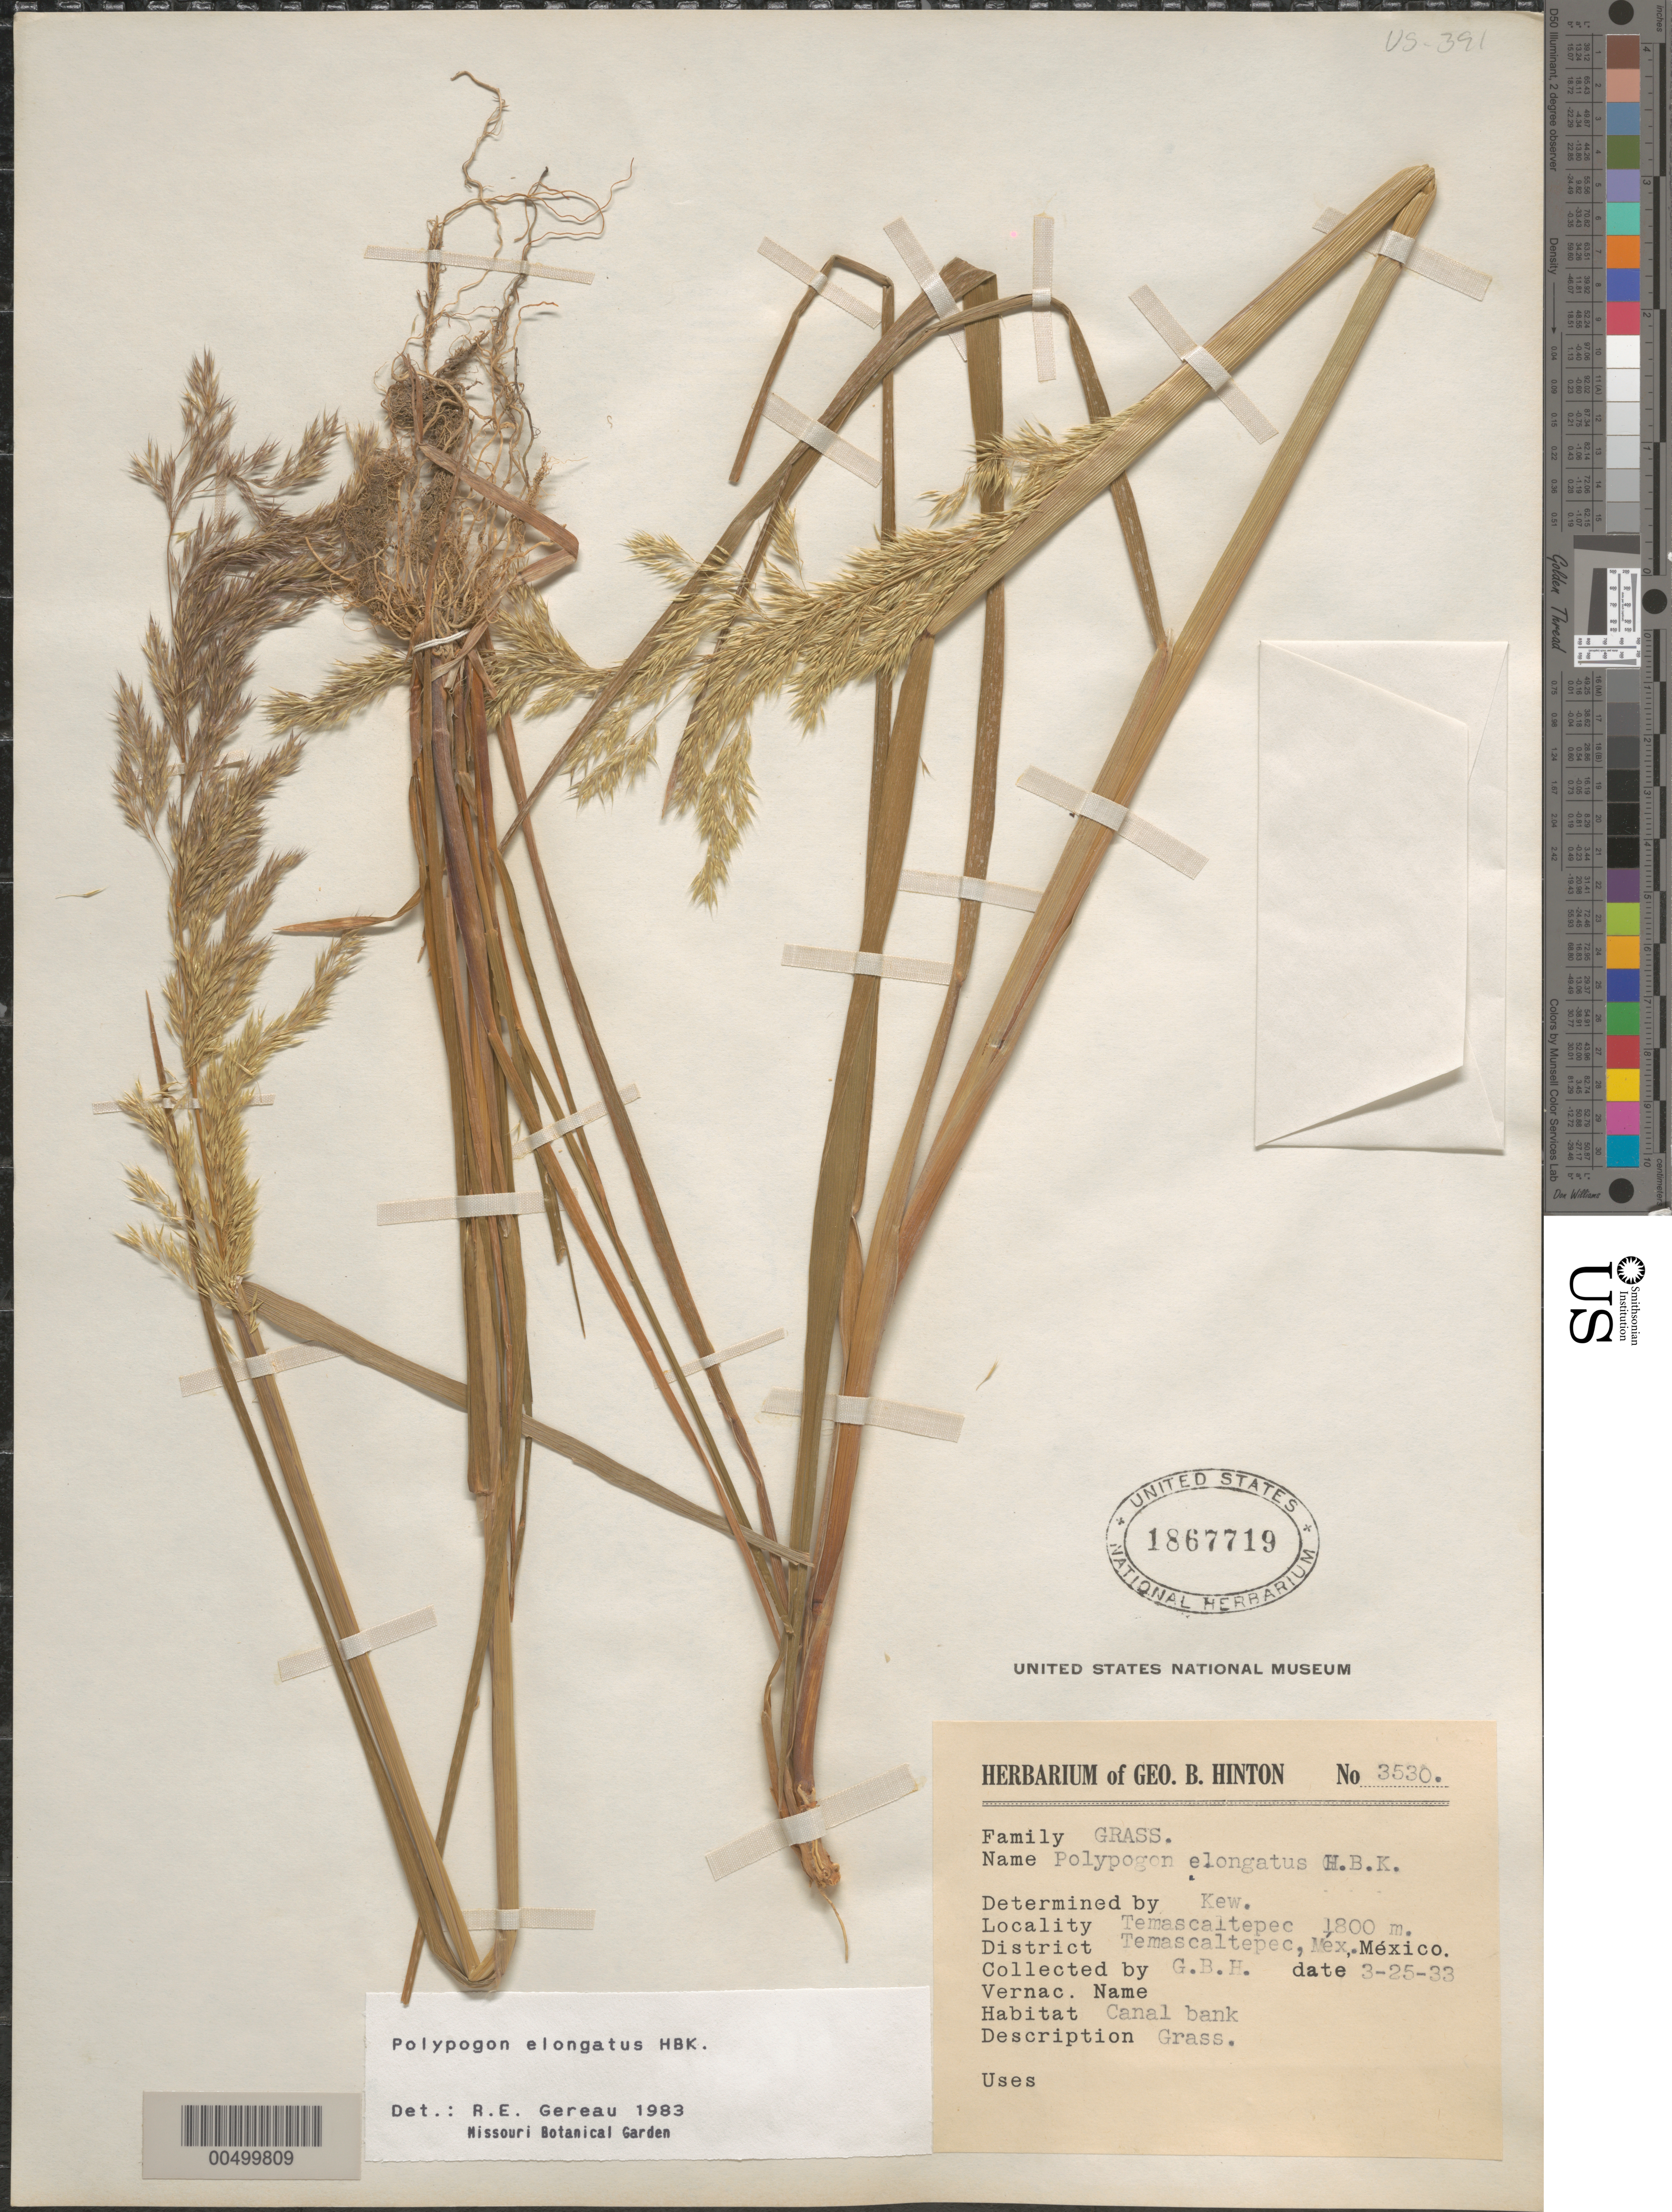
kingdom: Plantae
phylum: Tracheophyta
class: Liliopsida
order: Poales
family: Poaceae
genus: Chaetotropis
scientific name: Chaetotropis elongata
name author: (Kunth) Björkman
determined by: Poaceae Reorganization Project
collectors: G. B. Hinton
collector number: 3530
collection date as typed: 25 Mar 1933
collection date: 1933-03-25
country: Mexico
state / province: México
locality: Temascaltepec Dist, Temascaltepec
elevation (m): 1800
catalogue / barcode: US 1867719